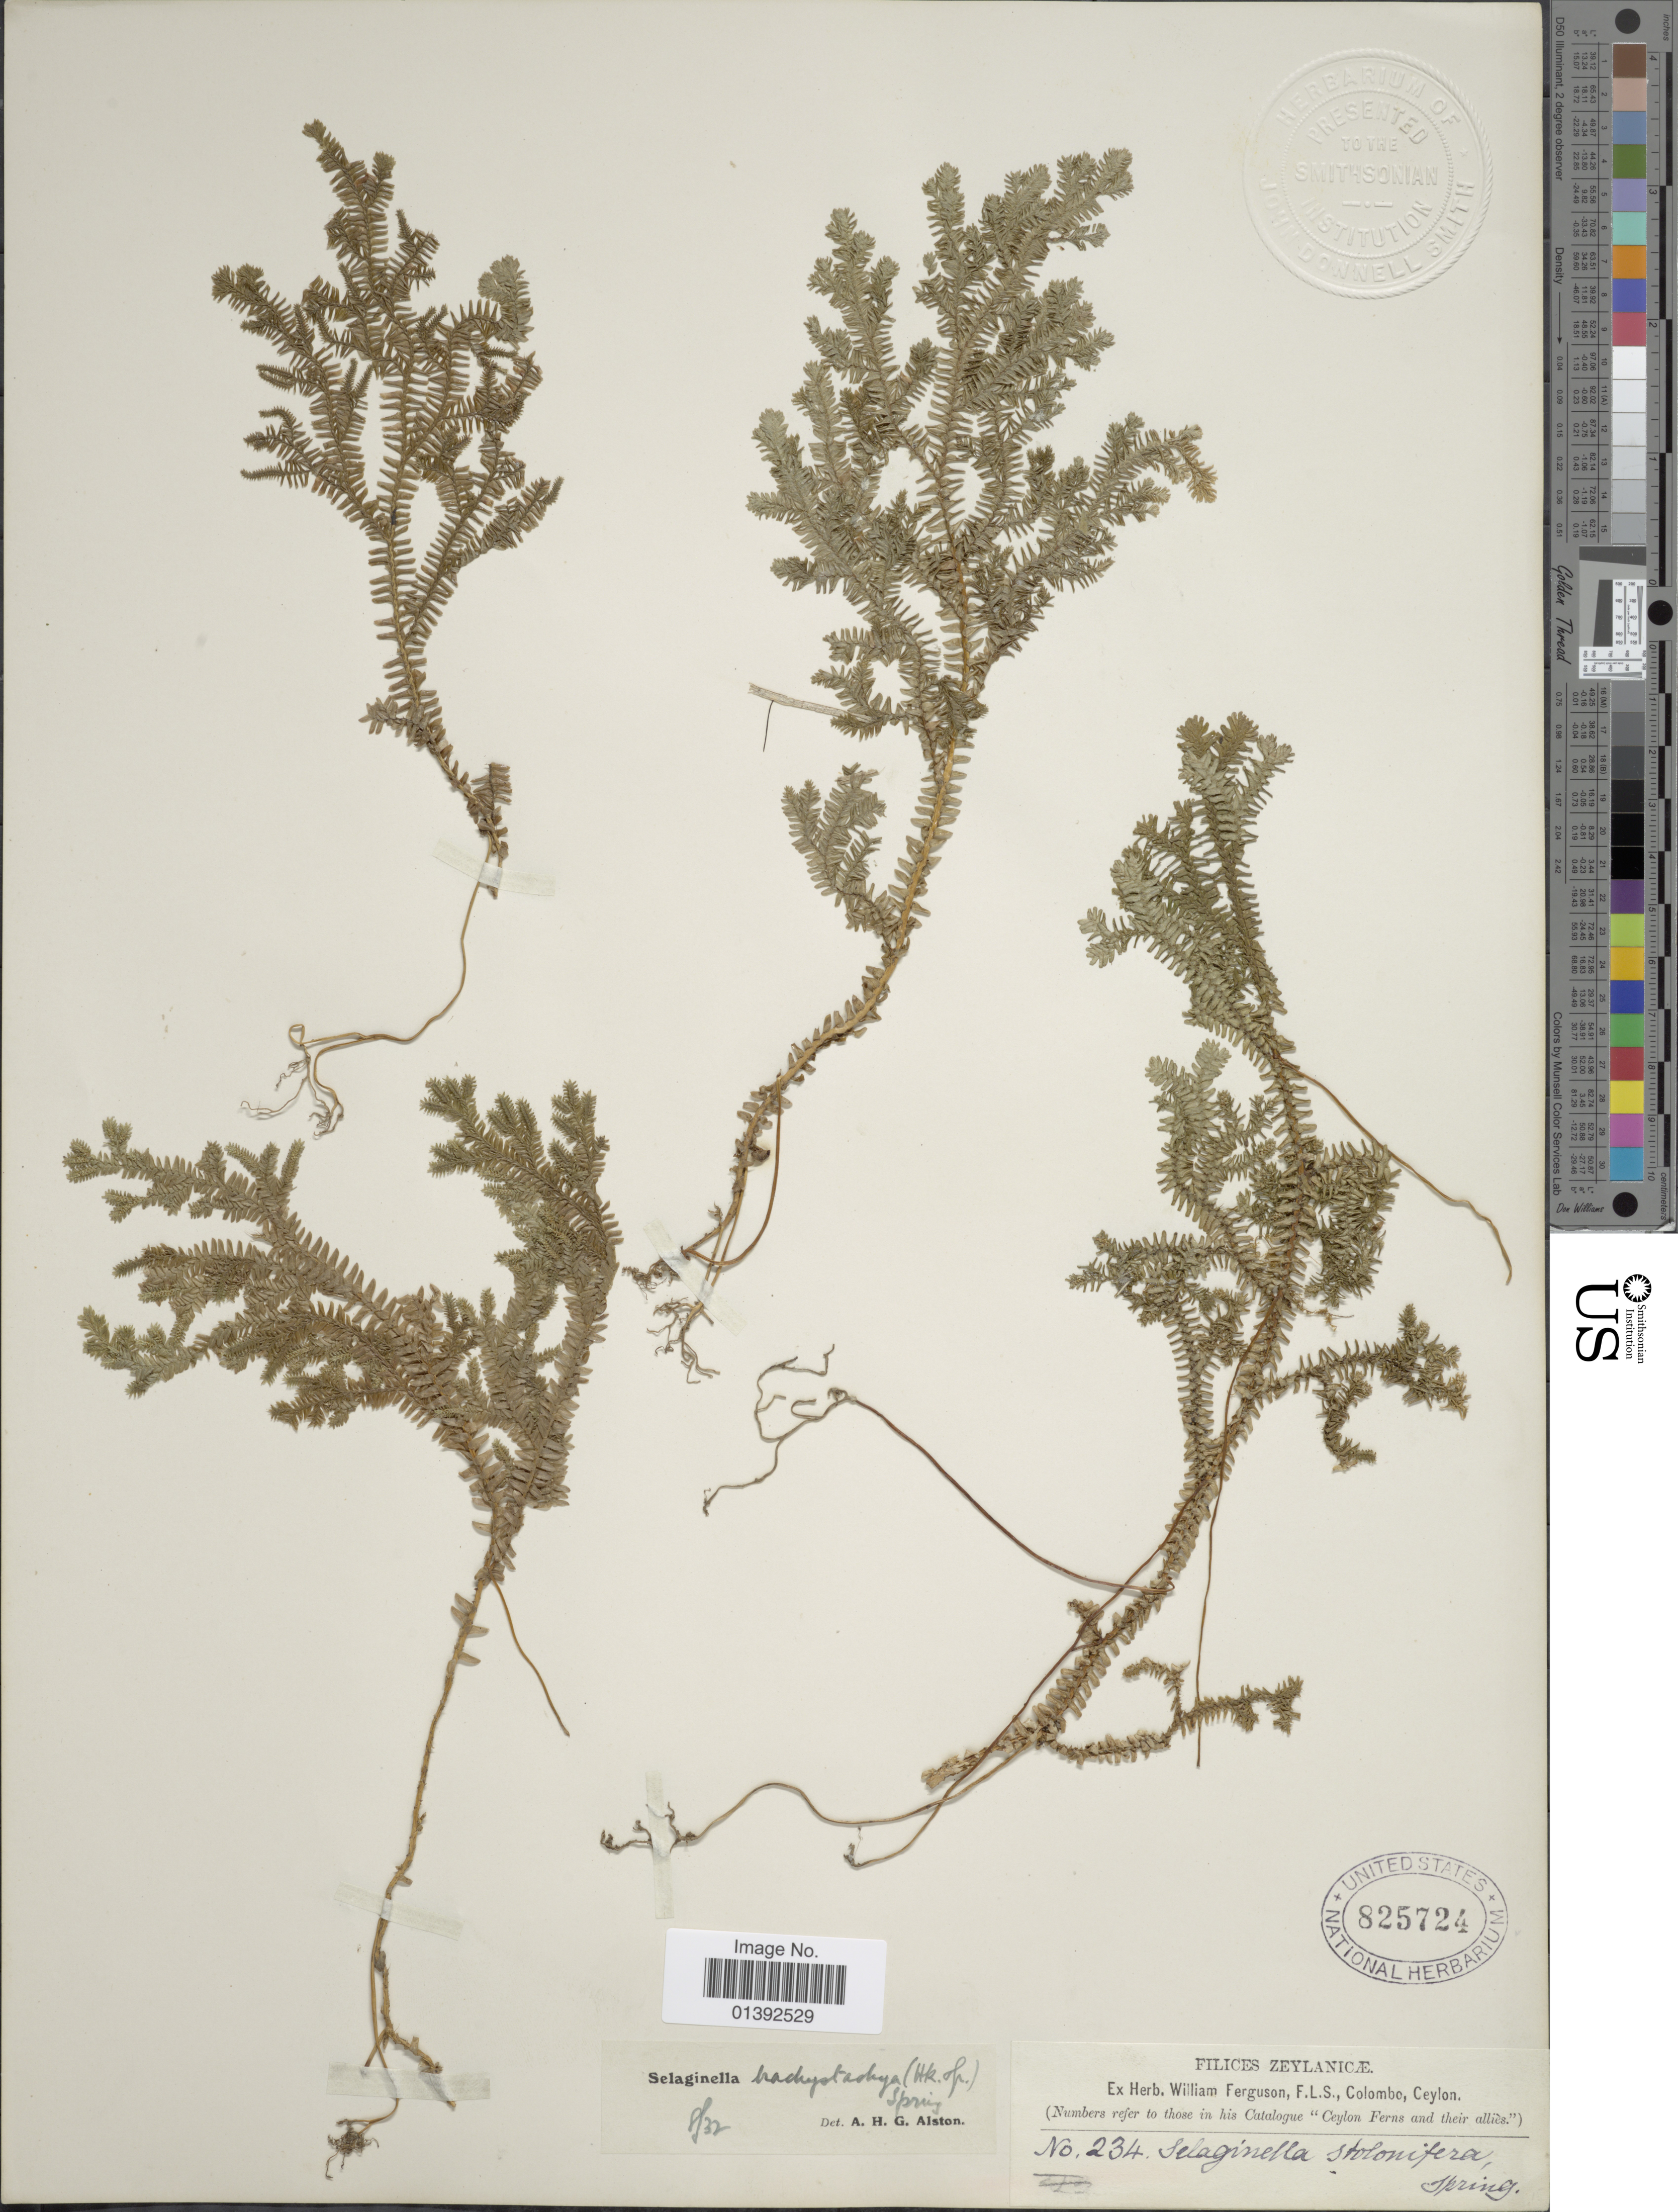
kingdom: Plantae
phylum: Tracheophyta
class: Lycopodiopsida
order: Selaginellales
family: Selaginellaceae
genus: Selaginella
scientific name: Selaginella brachystachya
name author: (Hook. & Grev.) Spring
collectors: ex herb. W. Ferguson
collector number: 234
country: Sri Lanka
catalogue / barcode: US 825724